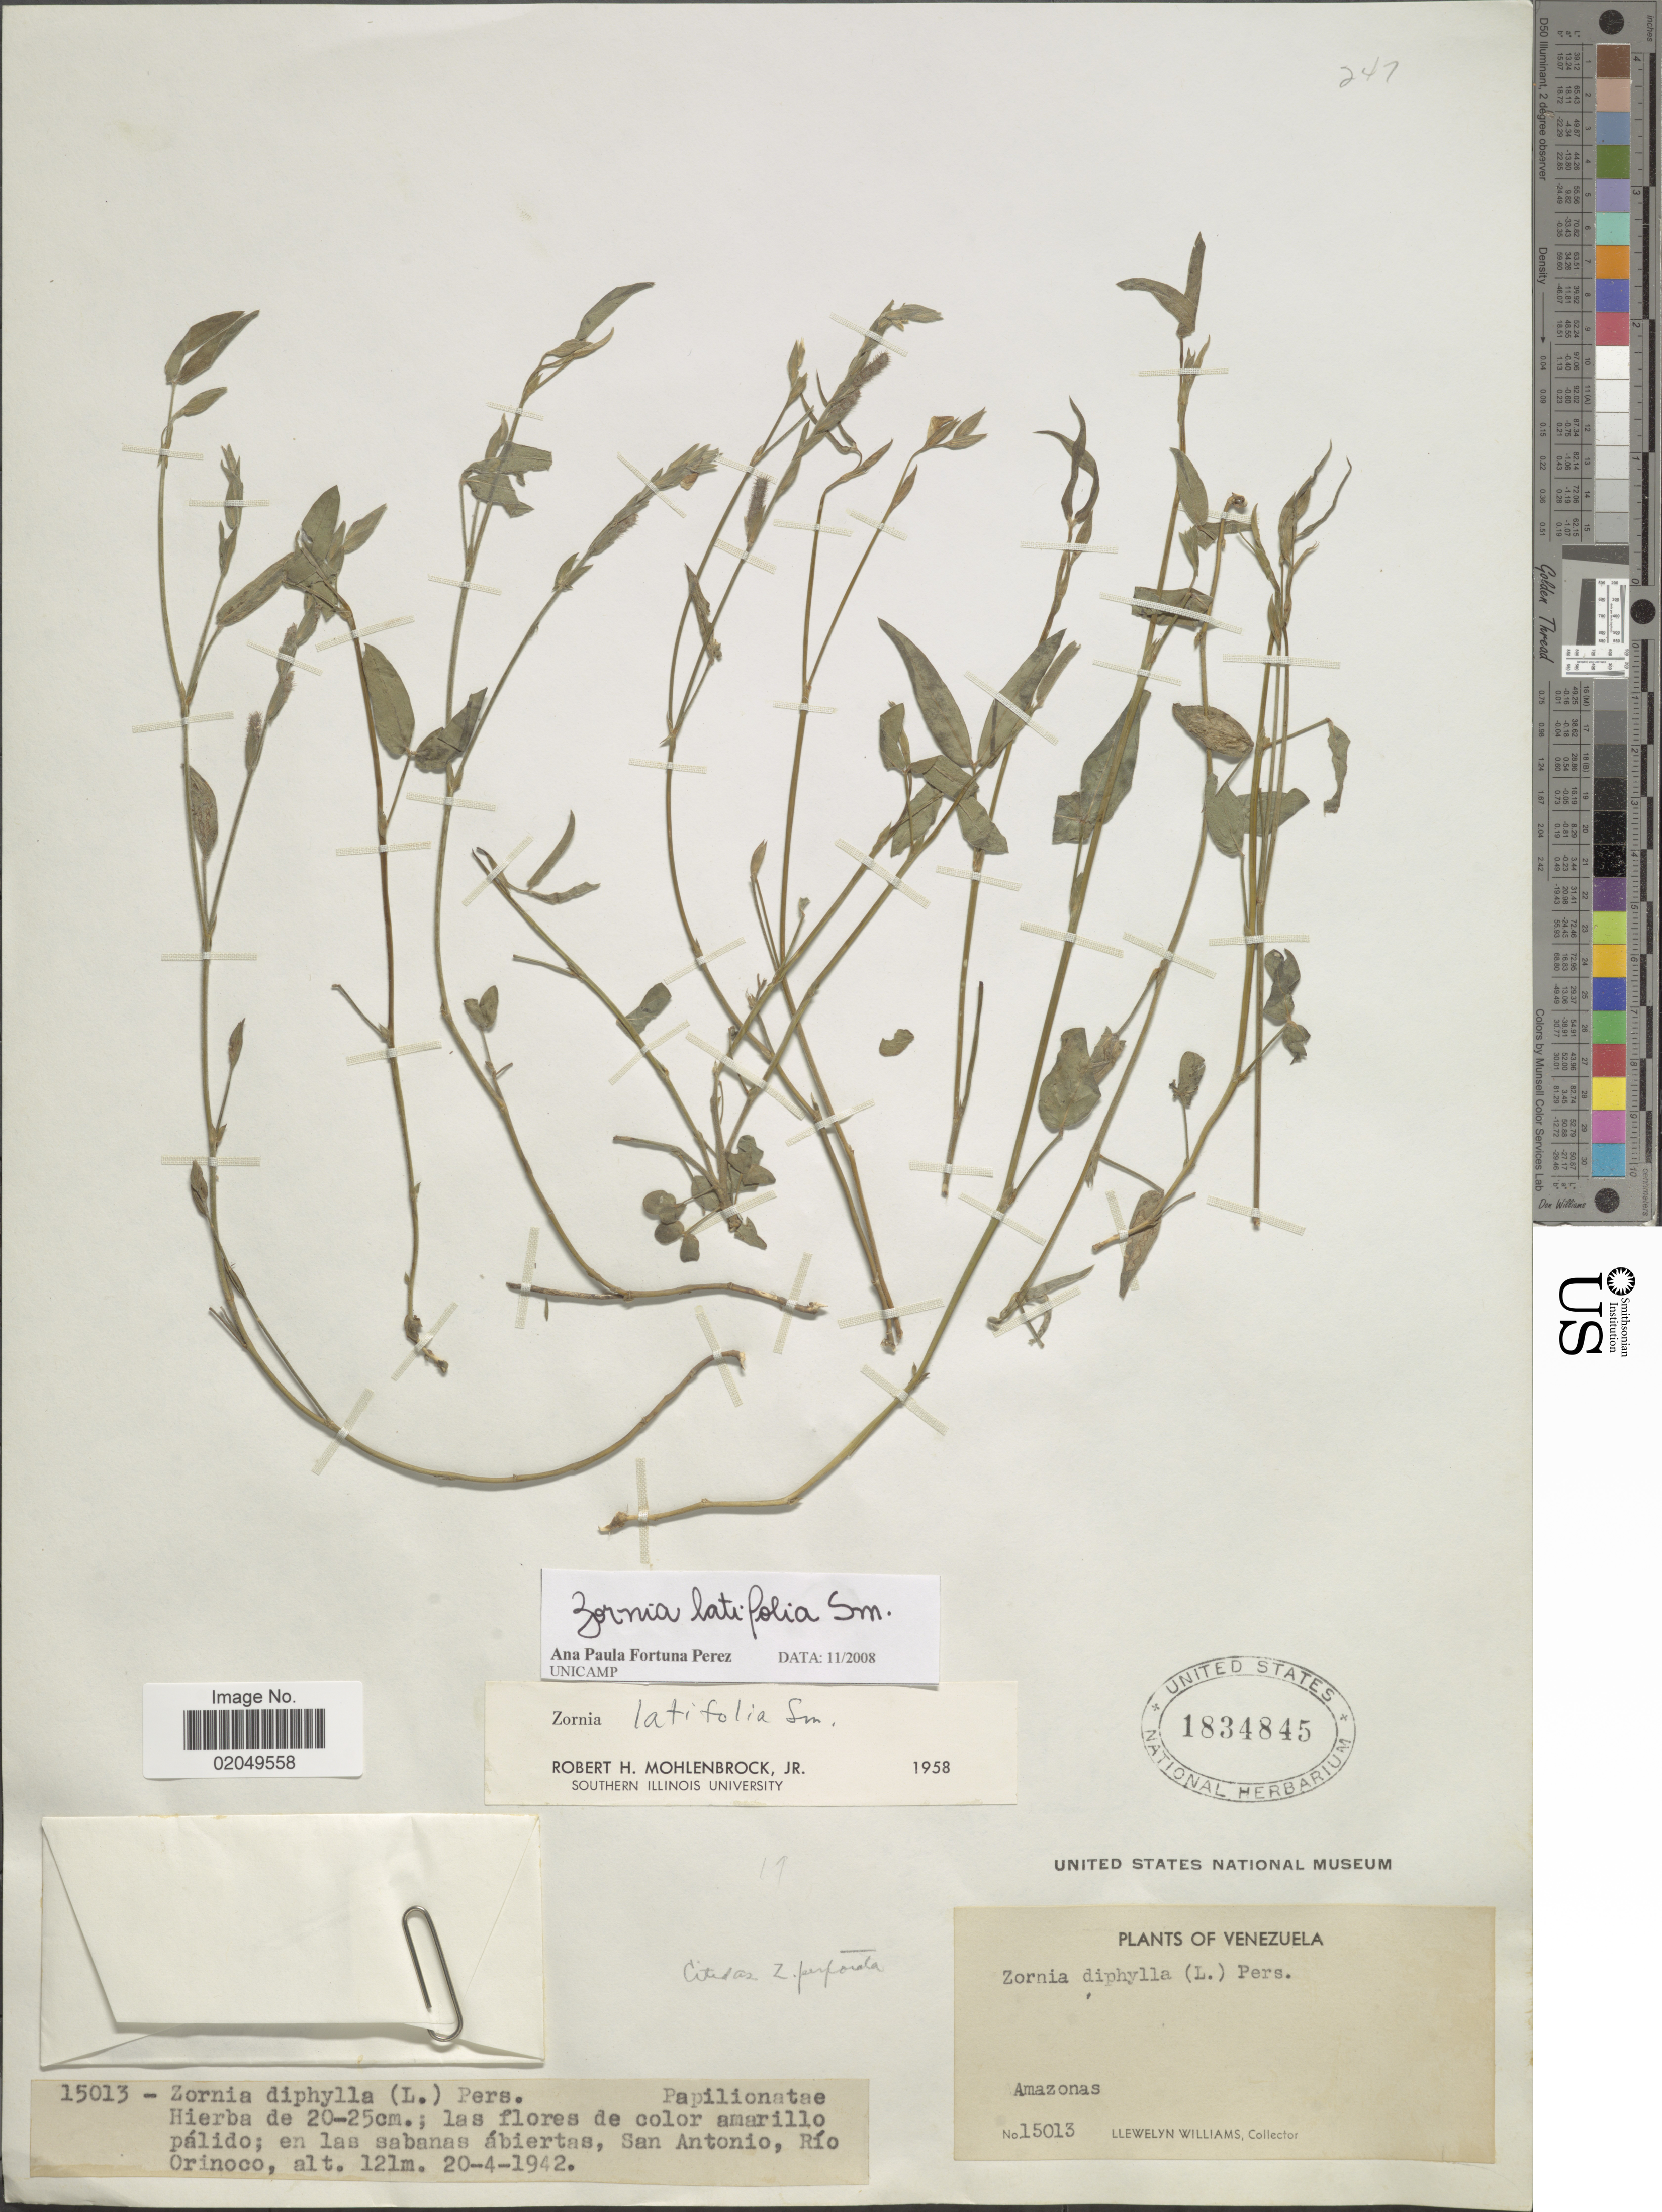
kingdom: Plantae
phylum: Tracheophyta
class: Magnoliopsida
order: Fabales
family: Fabaceae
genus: Zornia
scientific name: Zornia latifolia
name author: Sm.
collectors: Ll. Williams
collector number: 15013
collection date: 1942-04-20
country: Venezuela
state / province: Amazonas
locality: Em las sabanas abiertas, San Antonio, Rio Orinoco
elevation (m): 121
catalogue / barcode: US 1834845